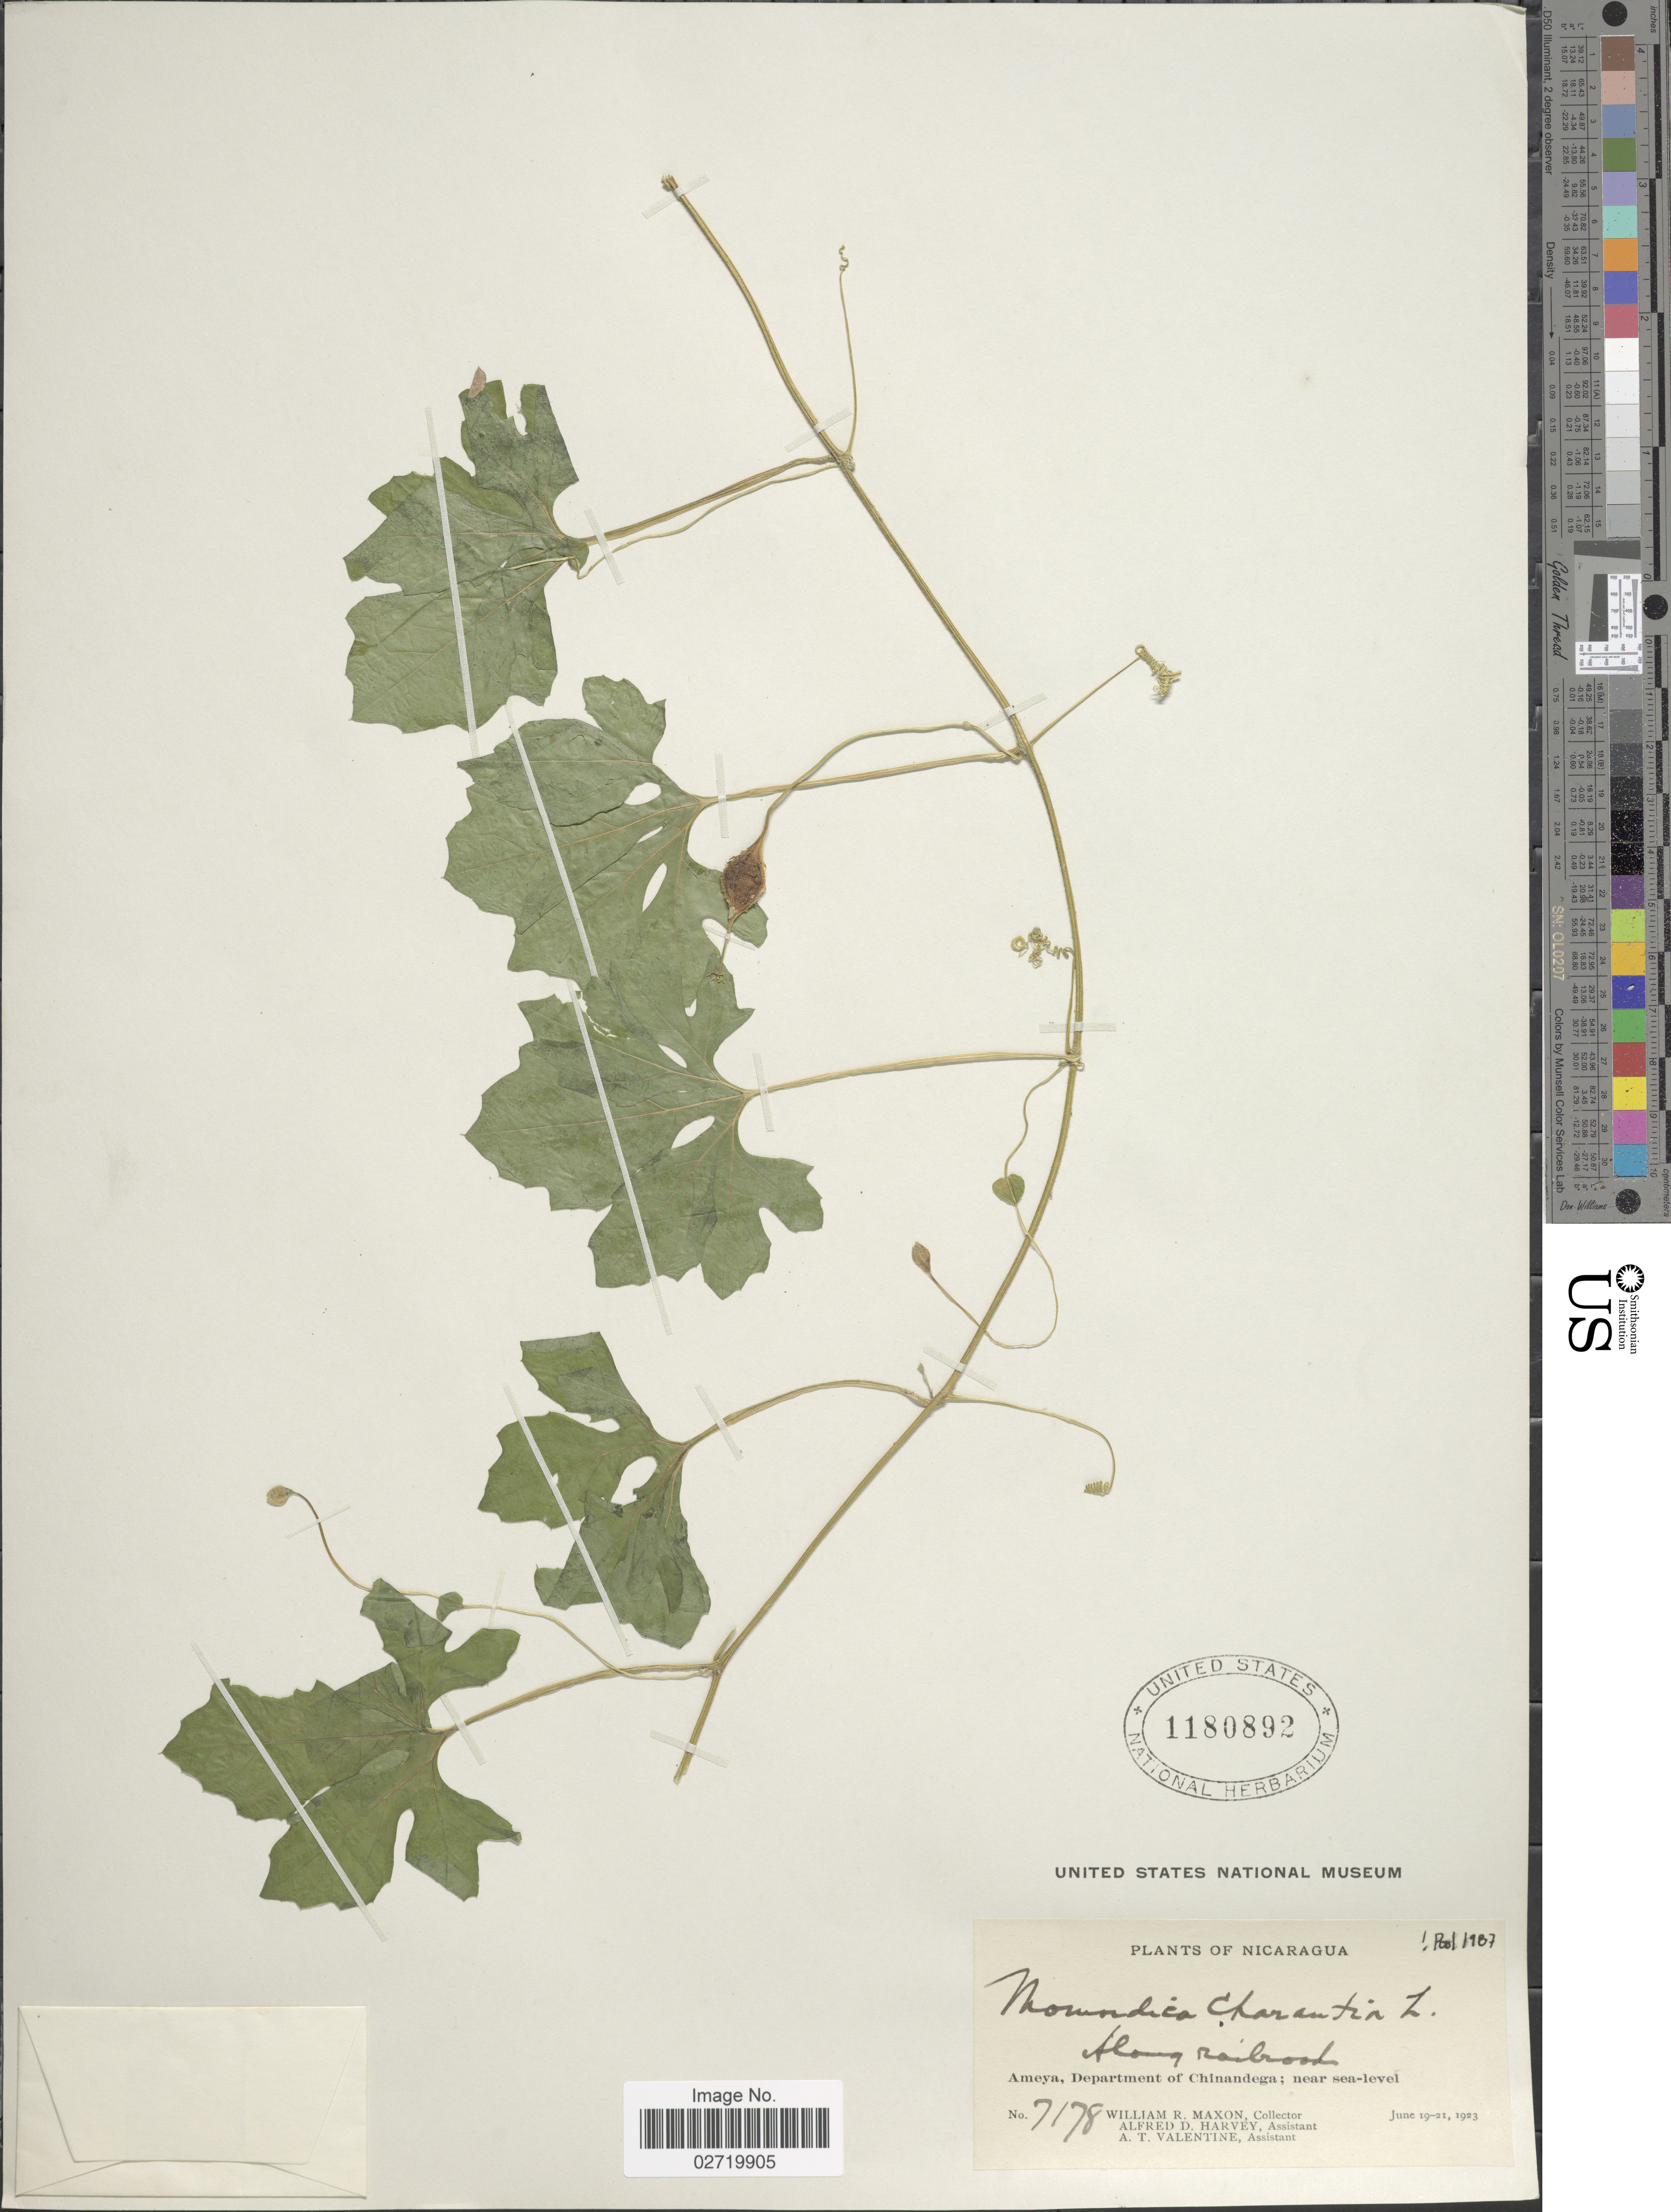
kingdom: Plantae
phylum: Tracheophyta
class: Magnoliopsida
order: Cucurbitales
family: Cucurbitaceae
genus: Momordica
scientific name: Momordica charantia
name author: L.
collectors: W. R. Maxon, A. D. Harvey & A. Valentine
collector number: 7178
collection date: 1923-06-19/1923-06-21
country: Nicaragua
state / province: Chinandega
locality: Ameya, along railroad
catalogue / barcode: US 1180892